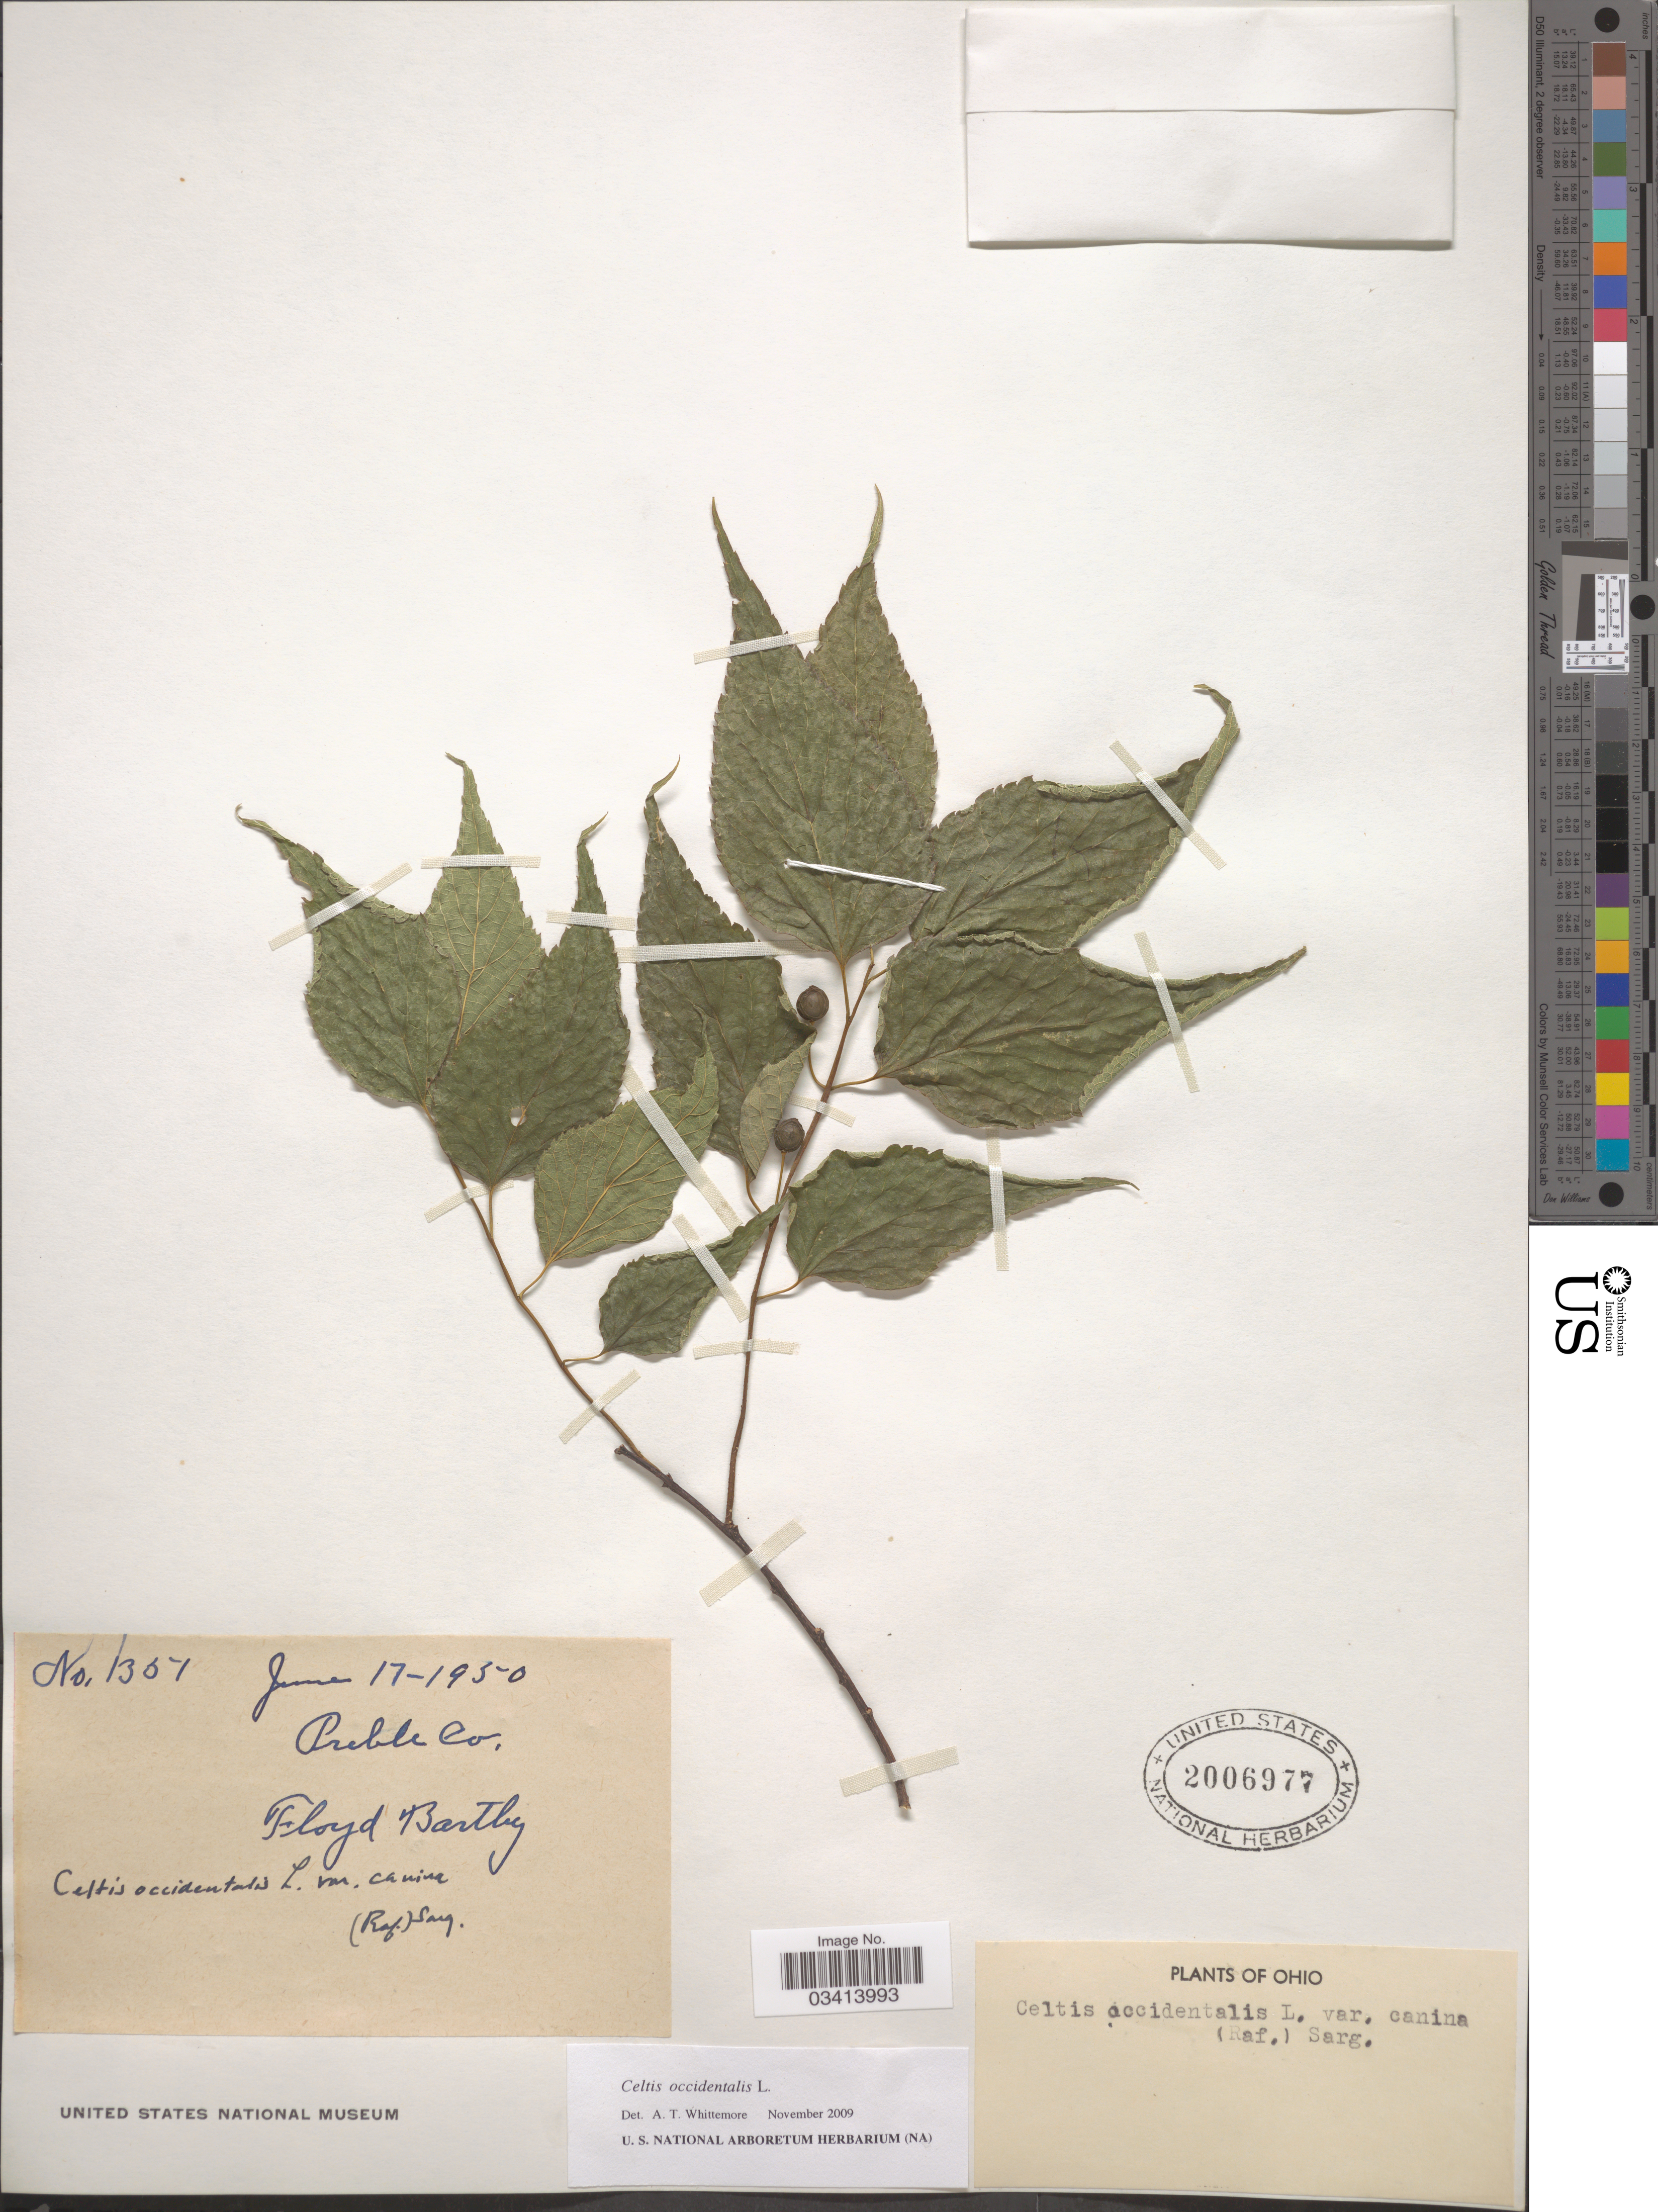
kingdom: Plantae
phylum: Tracheophyta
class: Magnoliopsida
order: Rosales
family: Cannabaceae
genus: Celtis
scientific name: Celtis occidentalis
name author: L.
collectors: F. Bartley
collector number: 1351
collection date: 1950-06-17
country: United States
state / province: Ohio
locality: Preble Co.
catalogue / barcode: US 2006977